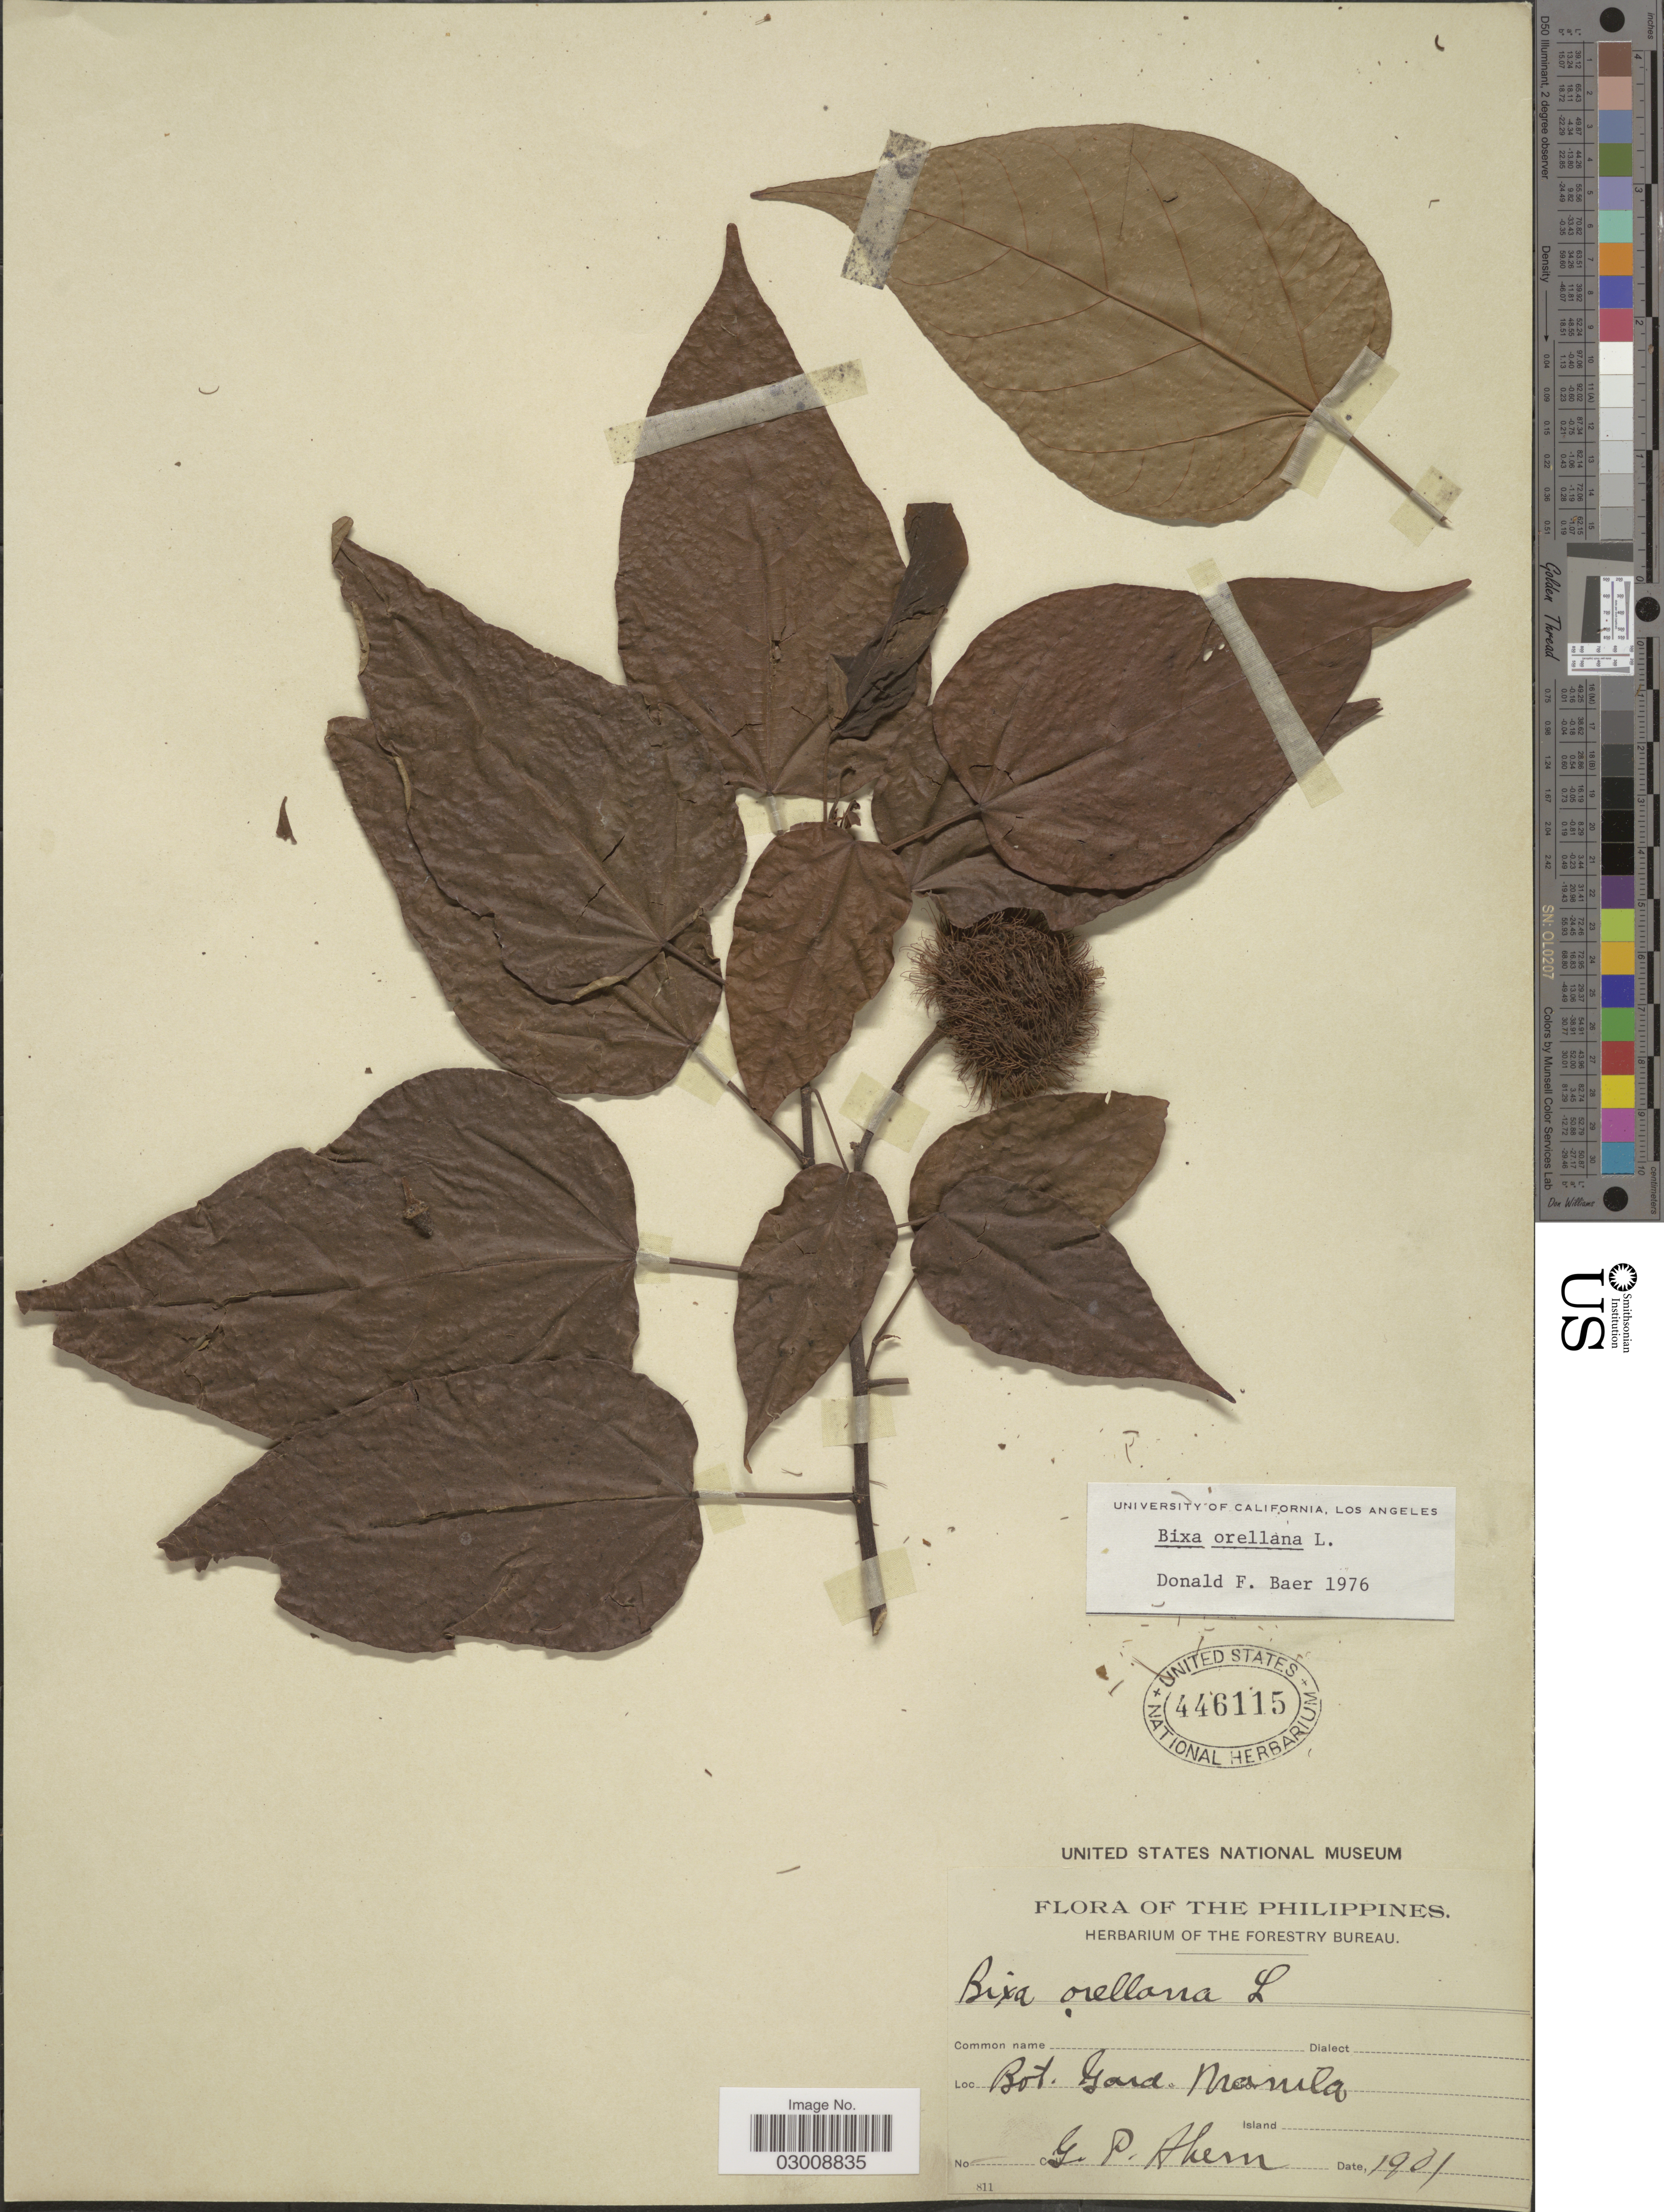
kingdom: Plantae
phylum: Tracheophyta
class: Magnoliopsida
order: Malvales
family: Bixaceae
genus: Bixa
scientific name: Bixa orellana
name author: L.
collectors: G. Ahern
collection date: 1901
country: Philippines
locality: The Philippines. Bot. Gard. Manila.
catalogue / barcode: US 446115